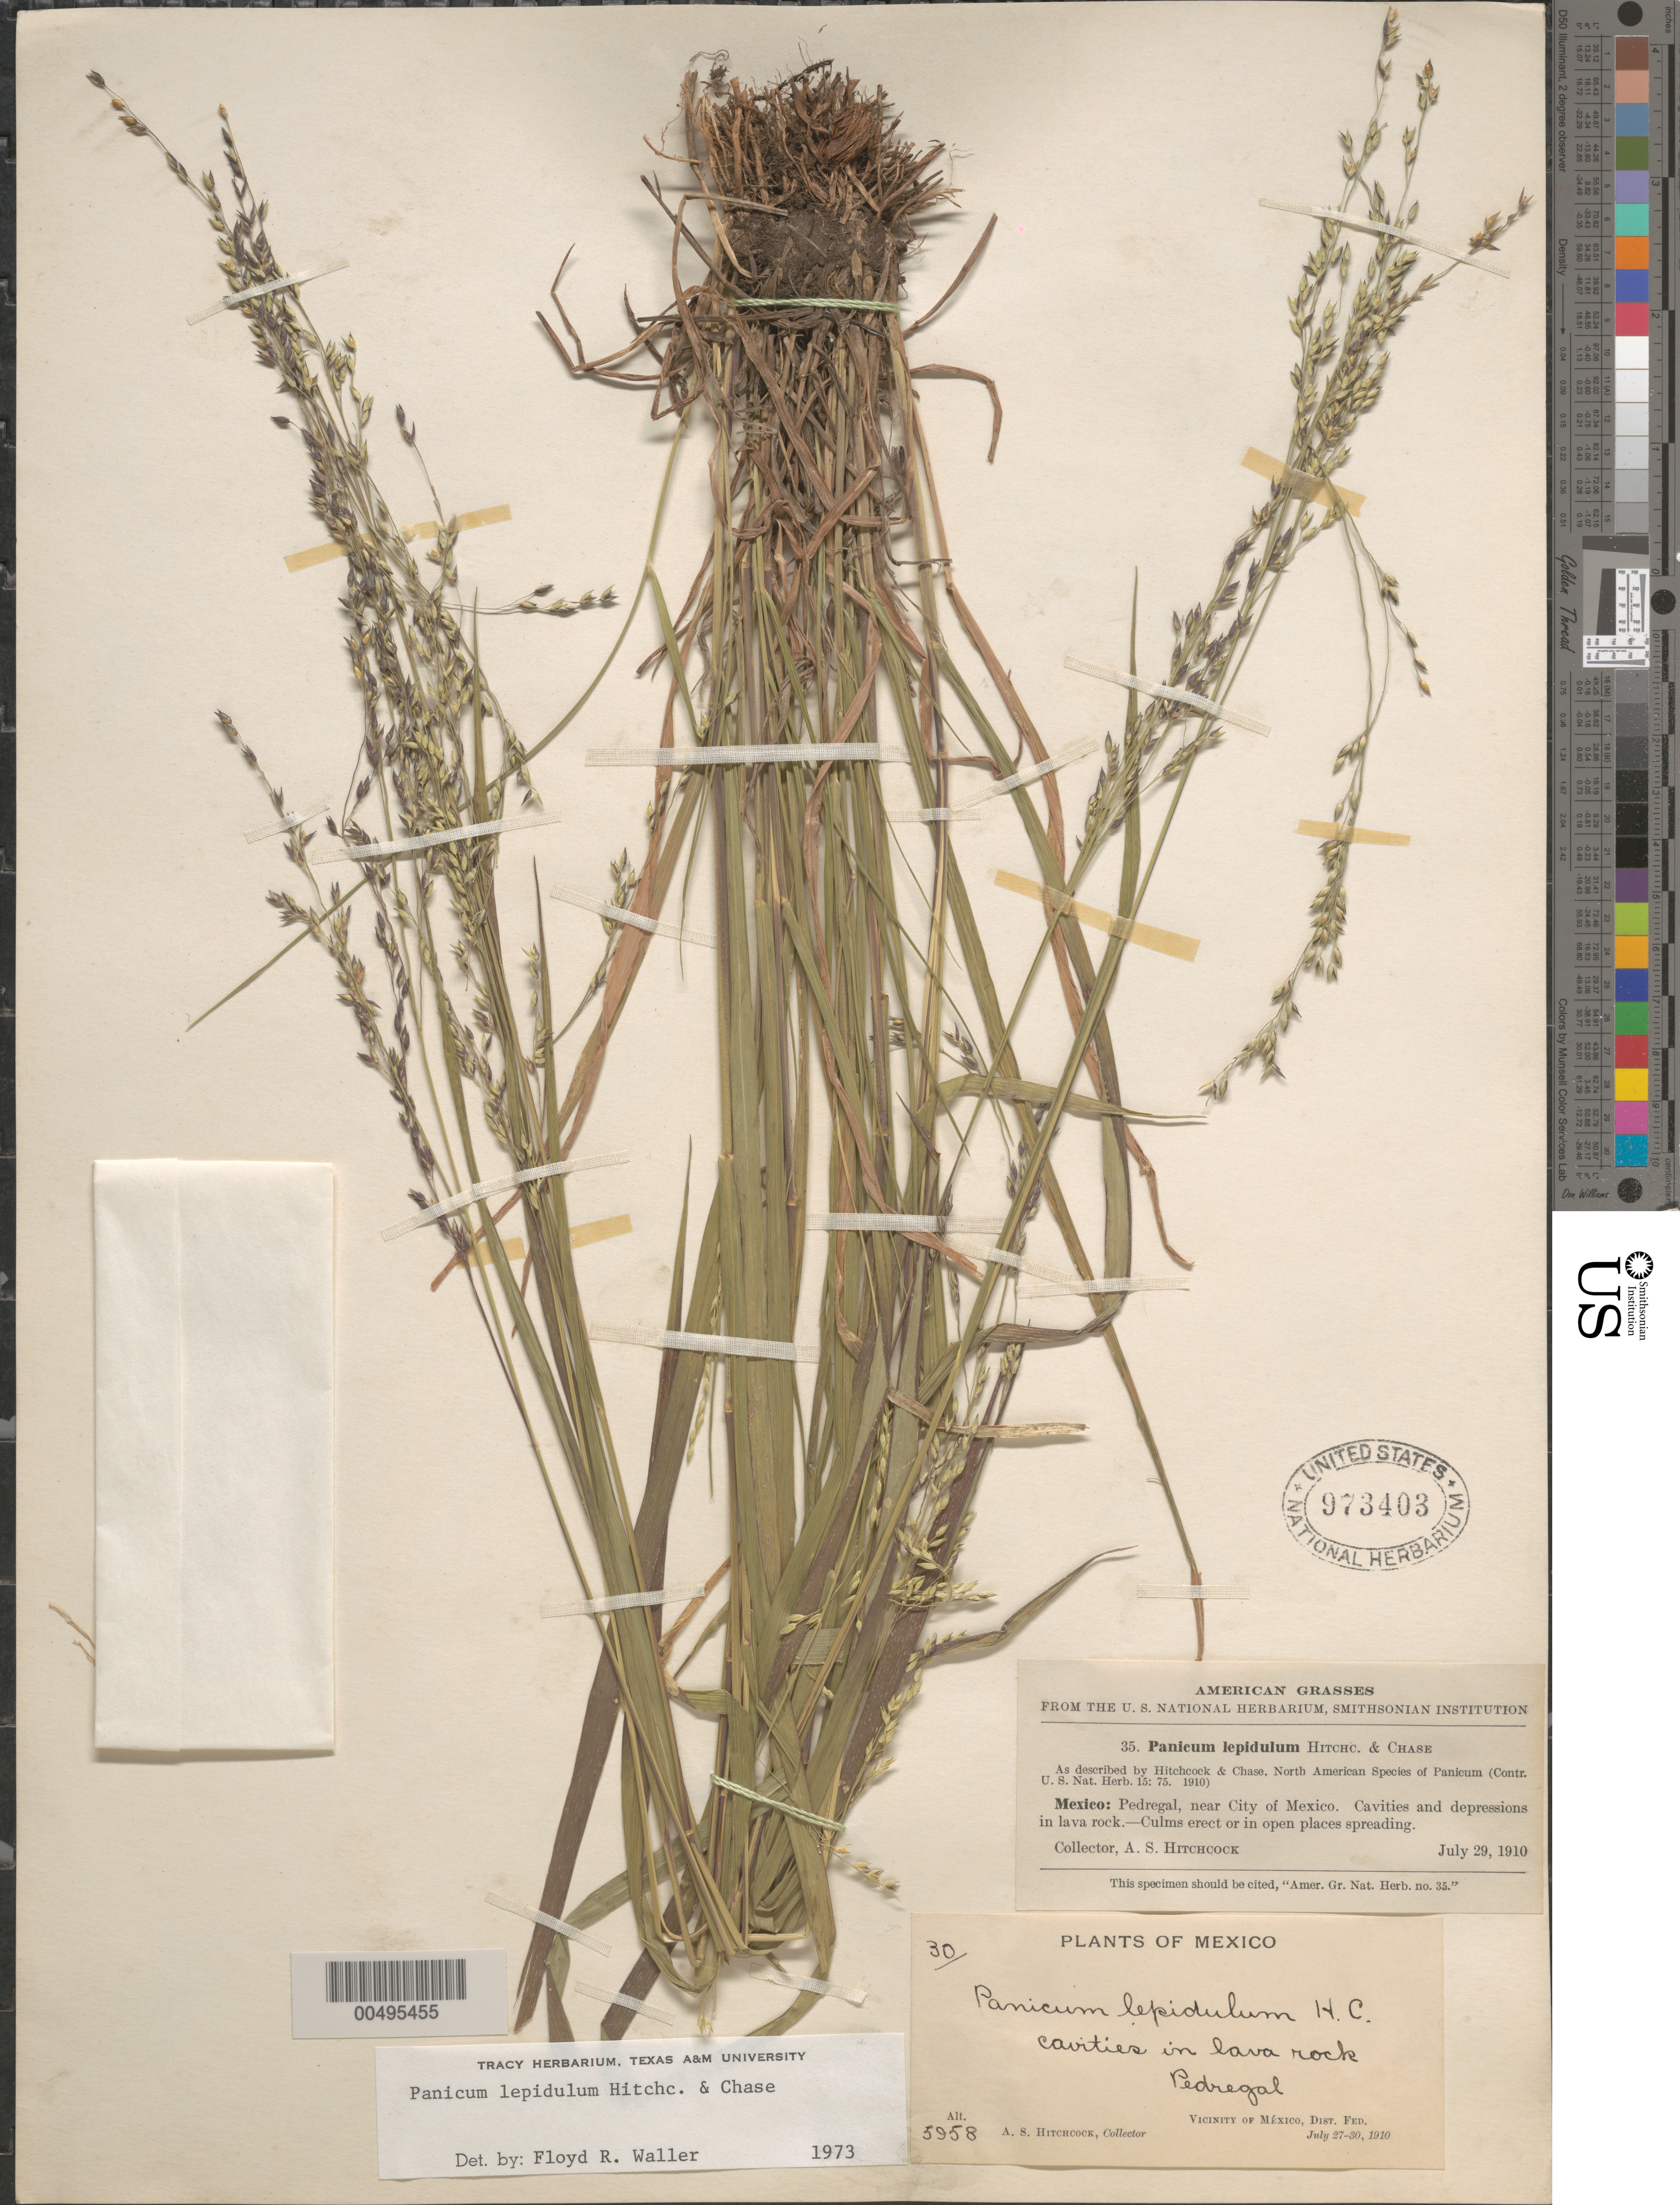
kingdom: Plantae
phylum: Tracheophyta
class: Liliopsida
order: Poales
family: Poaceae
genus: Panicum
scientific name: Panicum lepidulum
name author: Hitchc. & Chase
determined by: Waller, F. W.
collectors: A. S. Hitchcock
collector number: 5958/35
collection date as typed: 27 Jul 1910 to 30 Jul 1910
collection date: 1910-07-27/1910-07-30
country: Mexico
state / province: Distrito Federal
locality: Pedregal, near City of Mexico (vicinity of M‚xico)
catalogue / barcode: US 973403